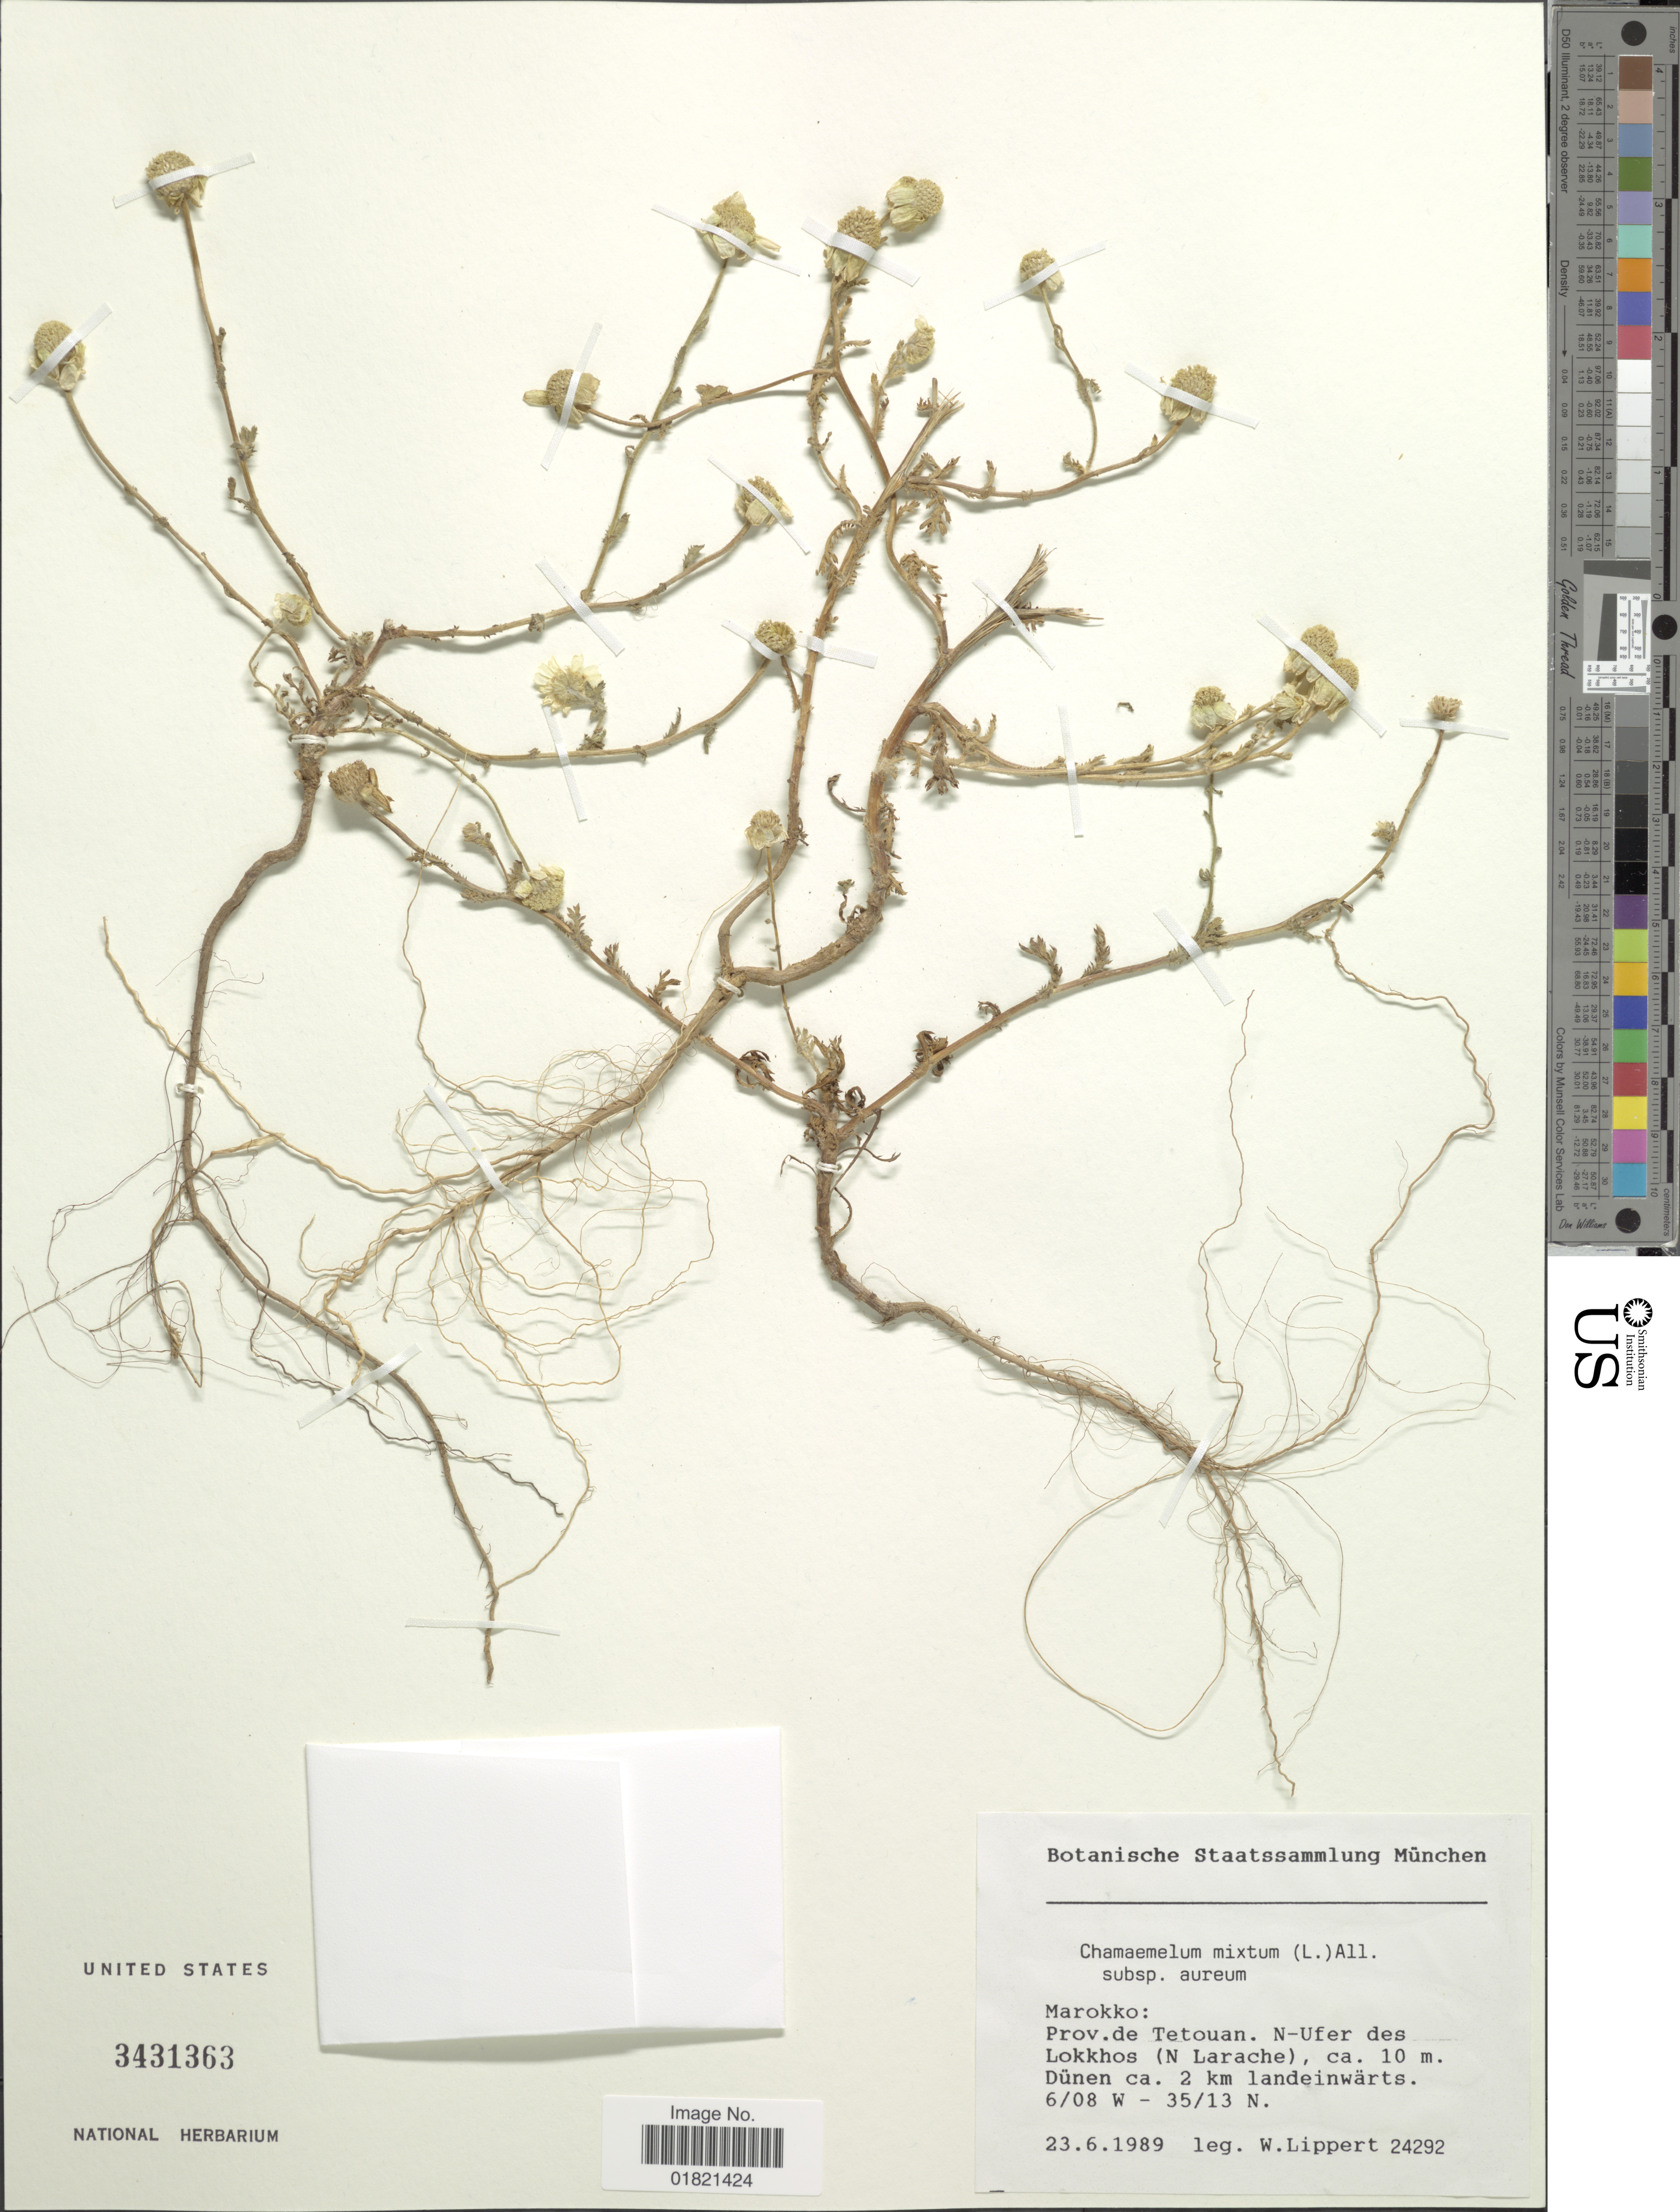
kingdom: Plantae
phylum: Tracheophyta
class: Magnoliopsida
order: Asterales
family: Asteraceae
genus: Chamaemelum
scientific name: Chamaemelum mixtum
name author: L.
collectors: W. Lippert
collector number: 24292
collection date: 1989-06-23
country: Morocco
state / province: Tanger-Tétouan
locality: Prov. De Tetouan. N-Ufer des Lokkhos (N Larache), ca. 10 m. Dunen ca, 2 km landeinwarts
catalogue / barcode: US 3431363